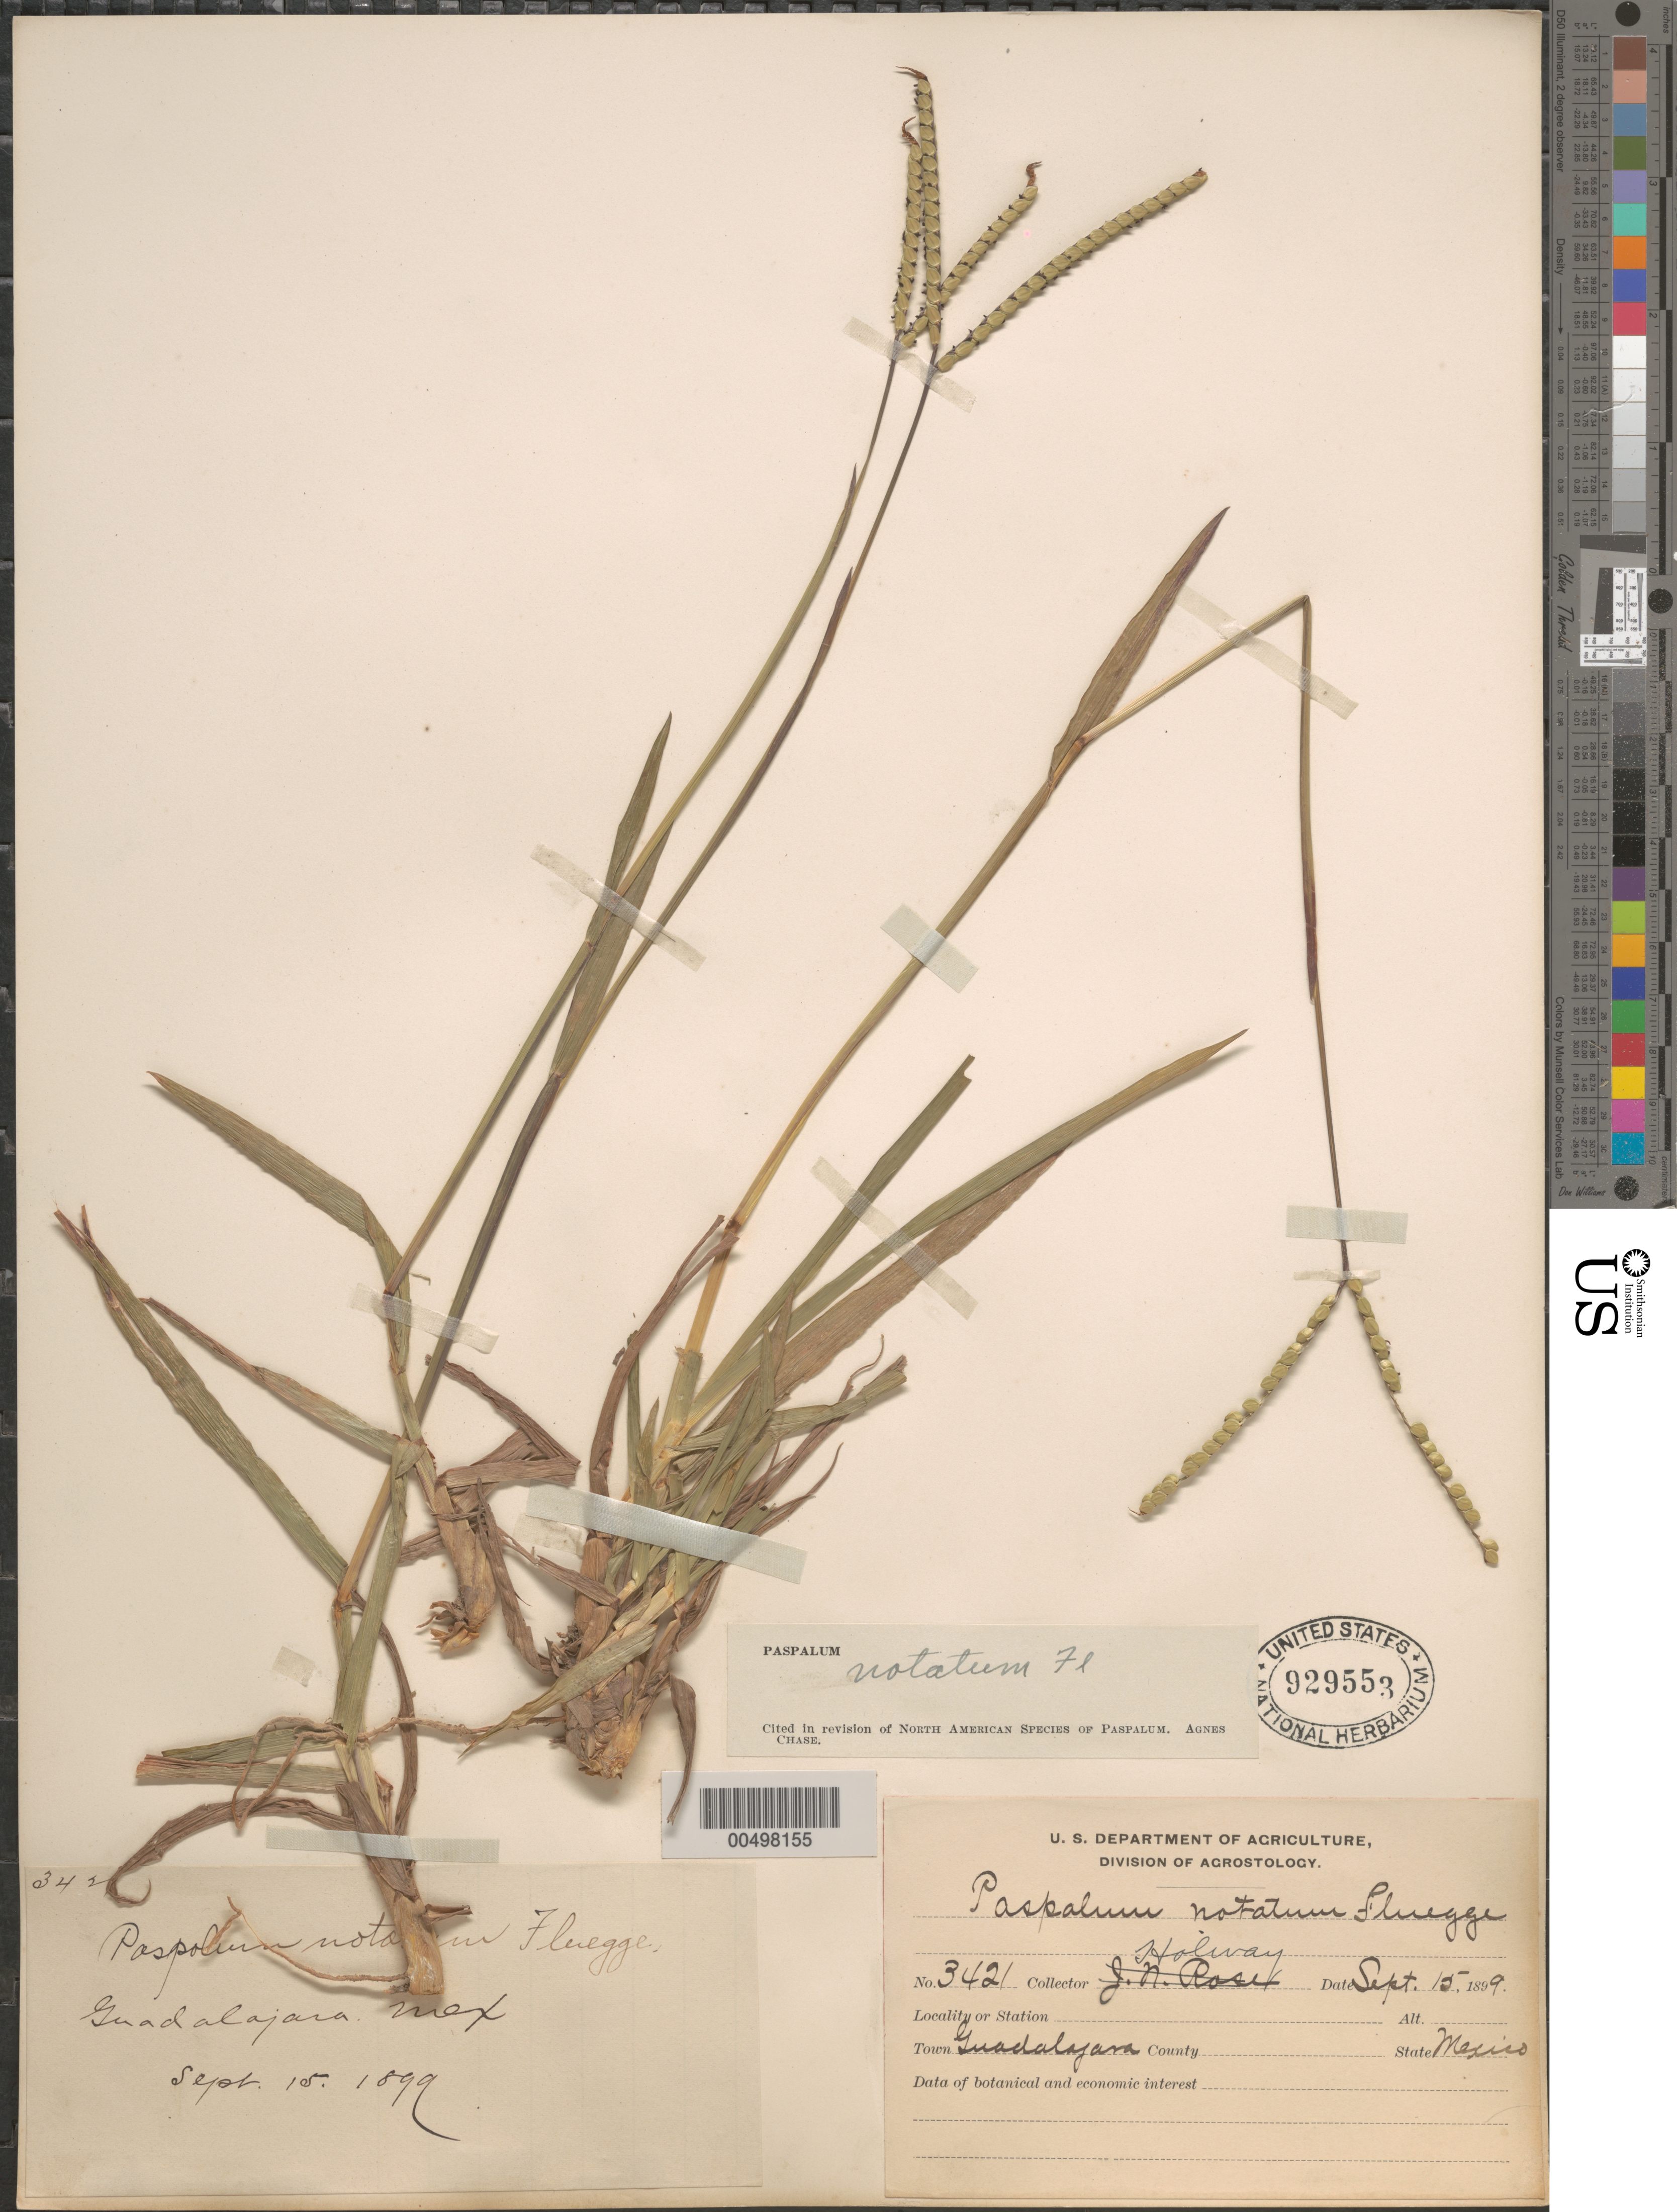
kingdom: Plantae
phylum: Tracheophyta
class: Liliopsida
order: Poales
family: Poaceae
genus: Paspalum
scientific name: Paspalum notatum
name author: Flüggé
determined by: Chase, [M.] Agnes, (US)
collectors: -- Holway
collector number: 3421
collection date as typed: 15 Sep 1899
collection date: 1899-09-15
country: Mexico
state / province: Jalisco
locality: Guadalajara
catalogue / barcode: US 929553